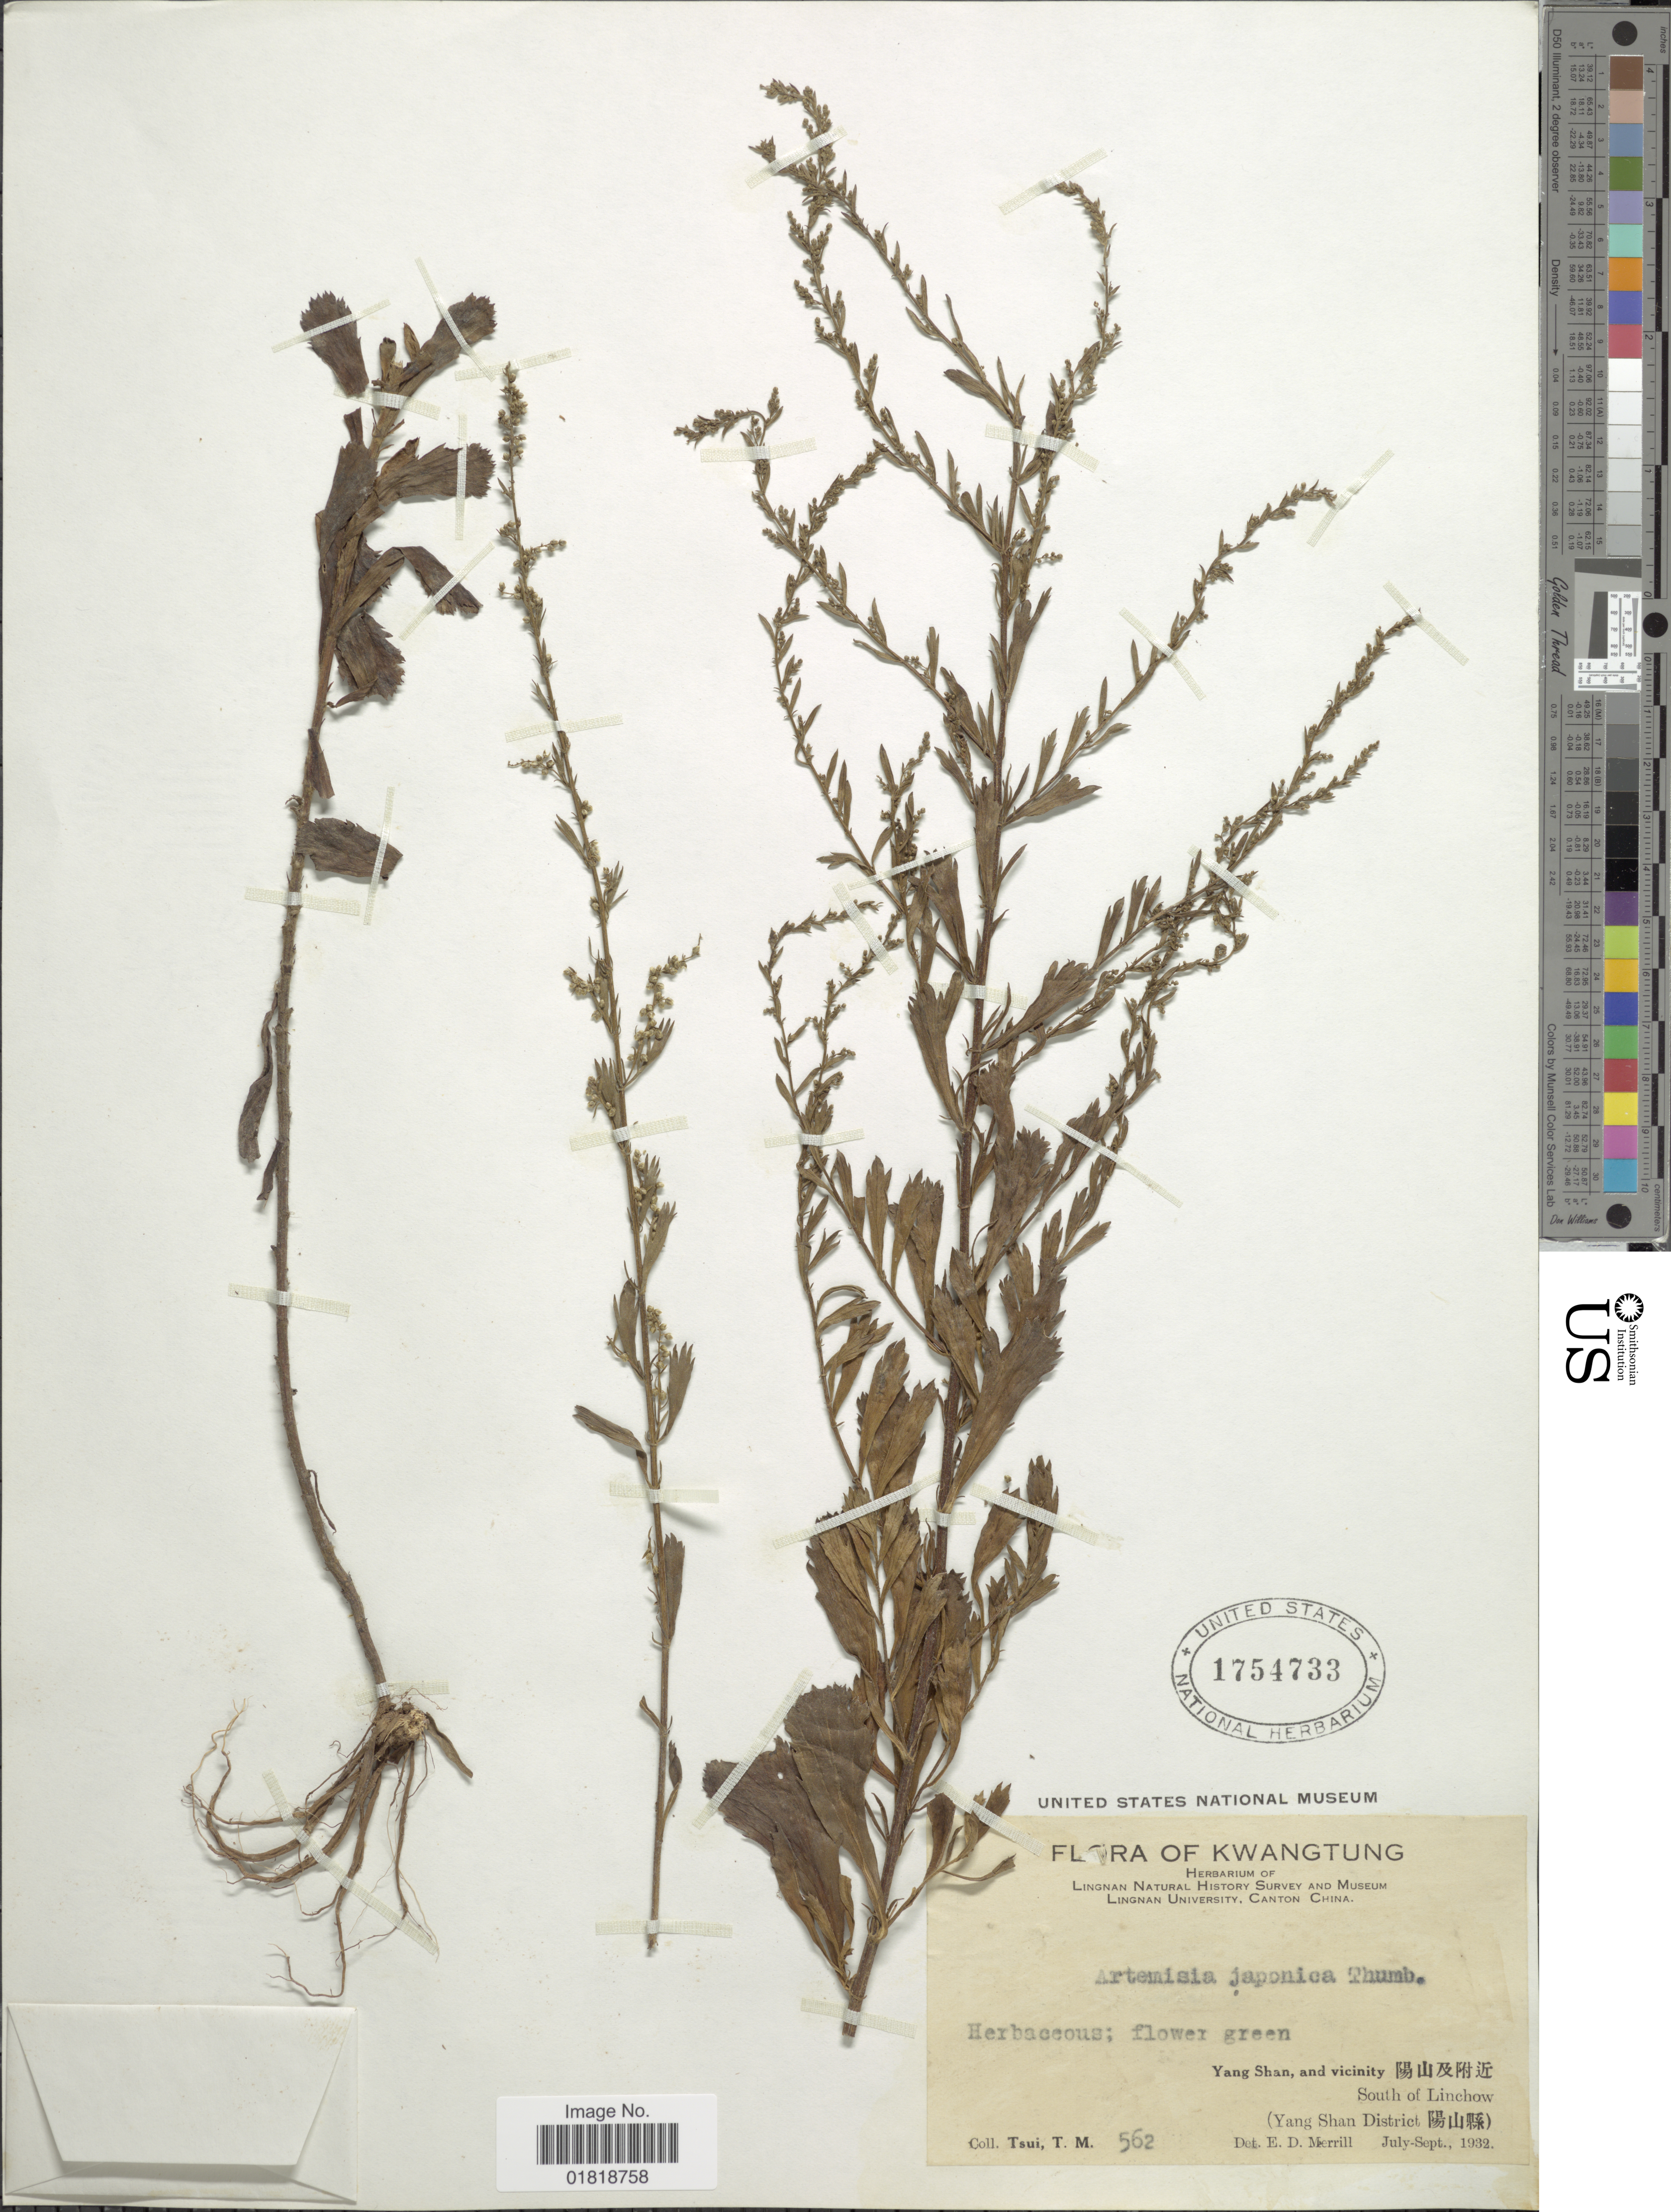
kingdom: Plantae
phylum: Tracheophyta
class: Magnoliopsida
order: Asterales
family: Asteraceae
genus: Artemisia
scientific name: Artemisia japonica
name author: Thunb.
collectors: T. Tsui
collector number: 562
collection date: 1932-09/1932-10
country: China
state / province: Guangdong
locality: Yang Shan, and vicintity, South of Linchow (Yang Shan District)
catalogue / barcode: US 1754733